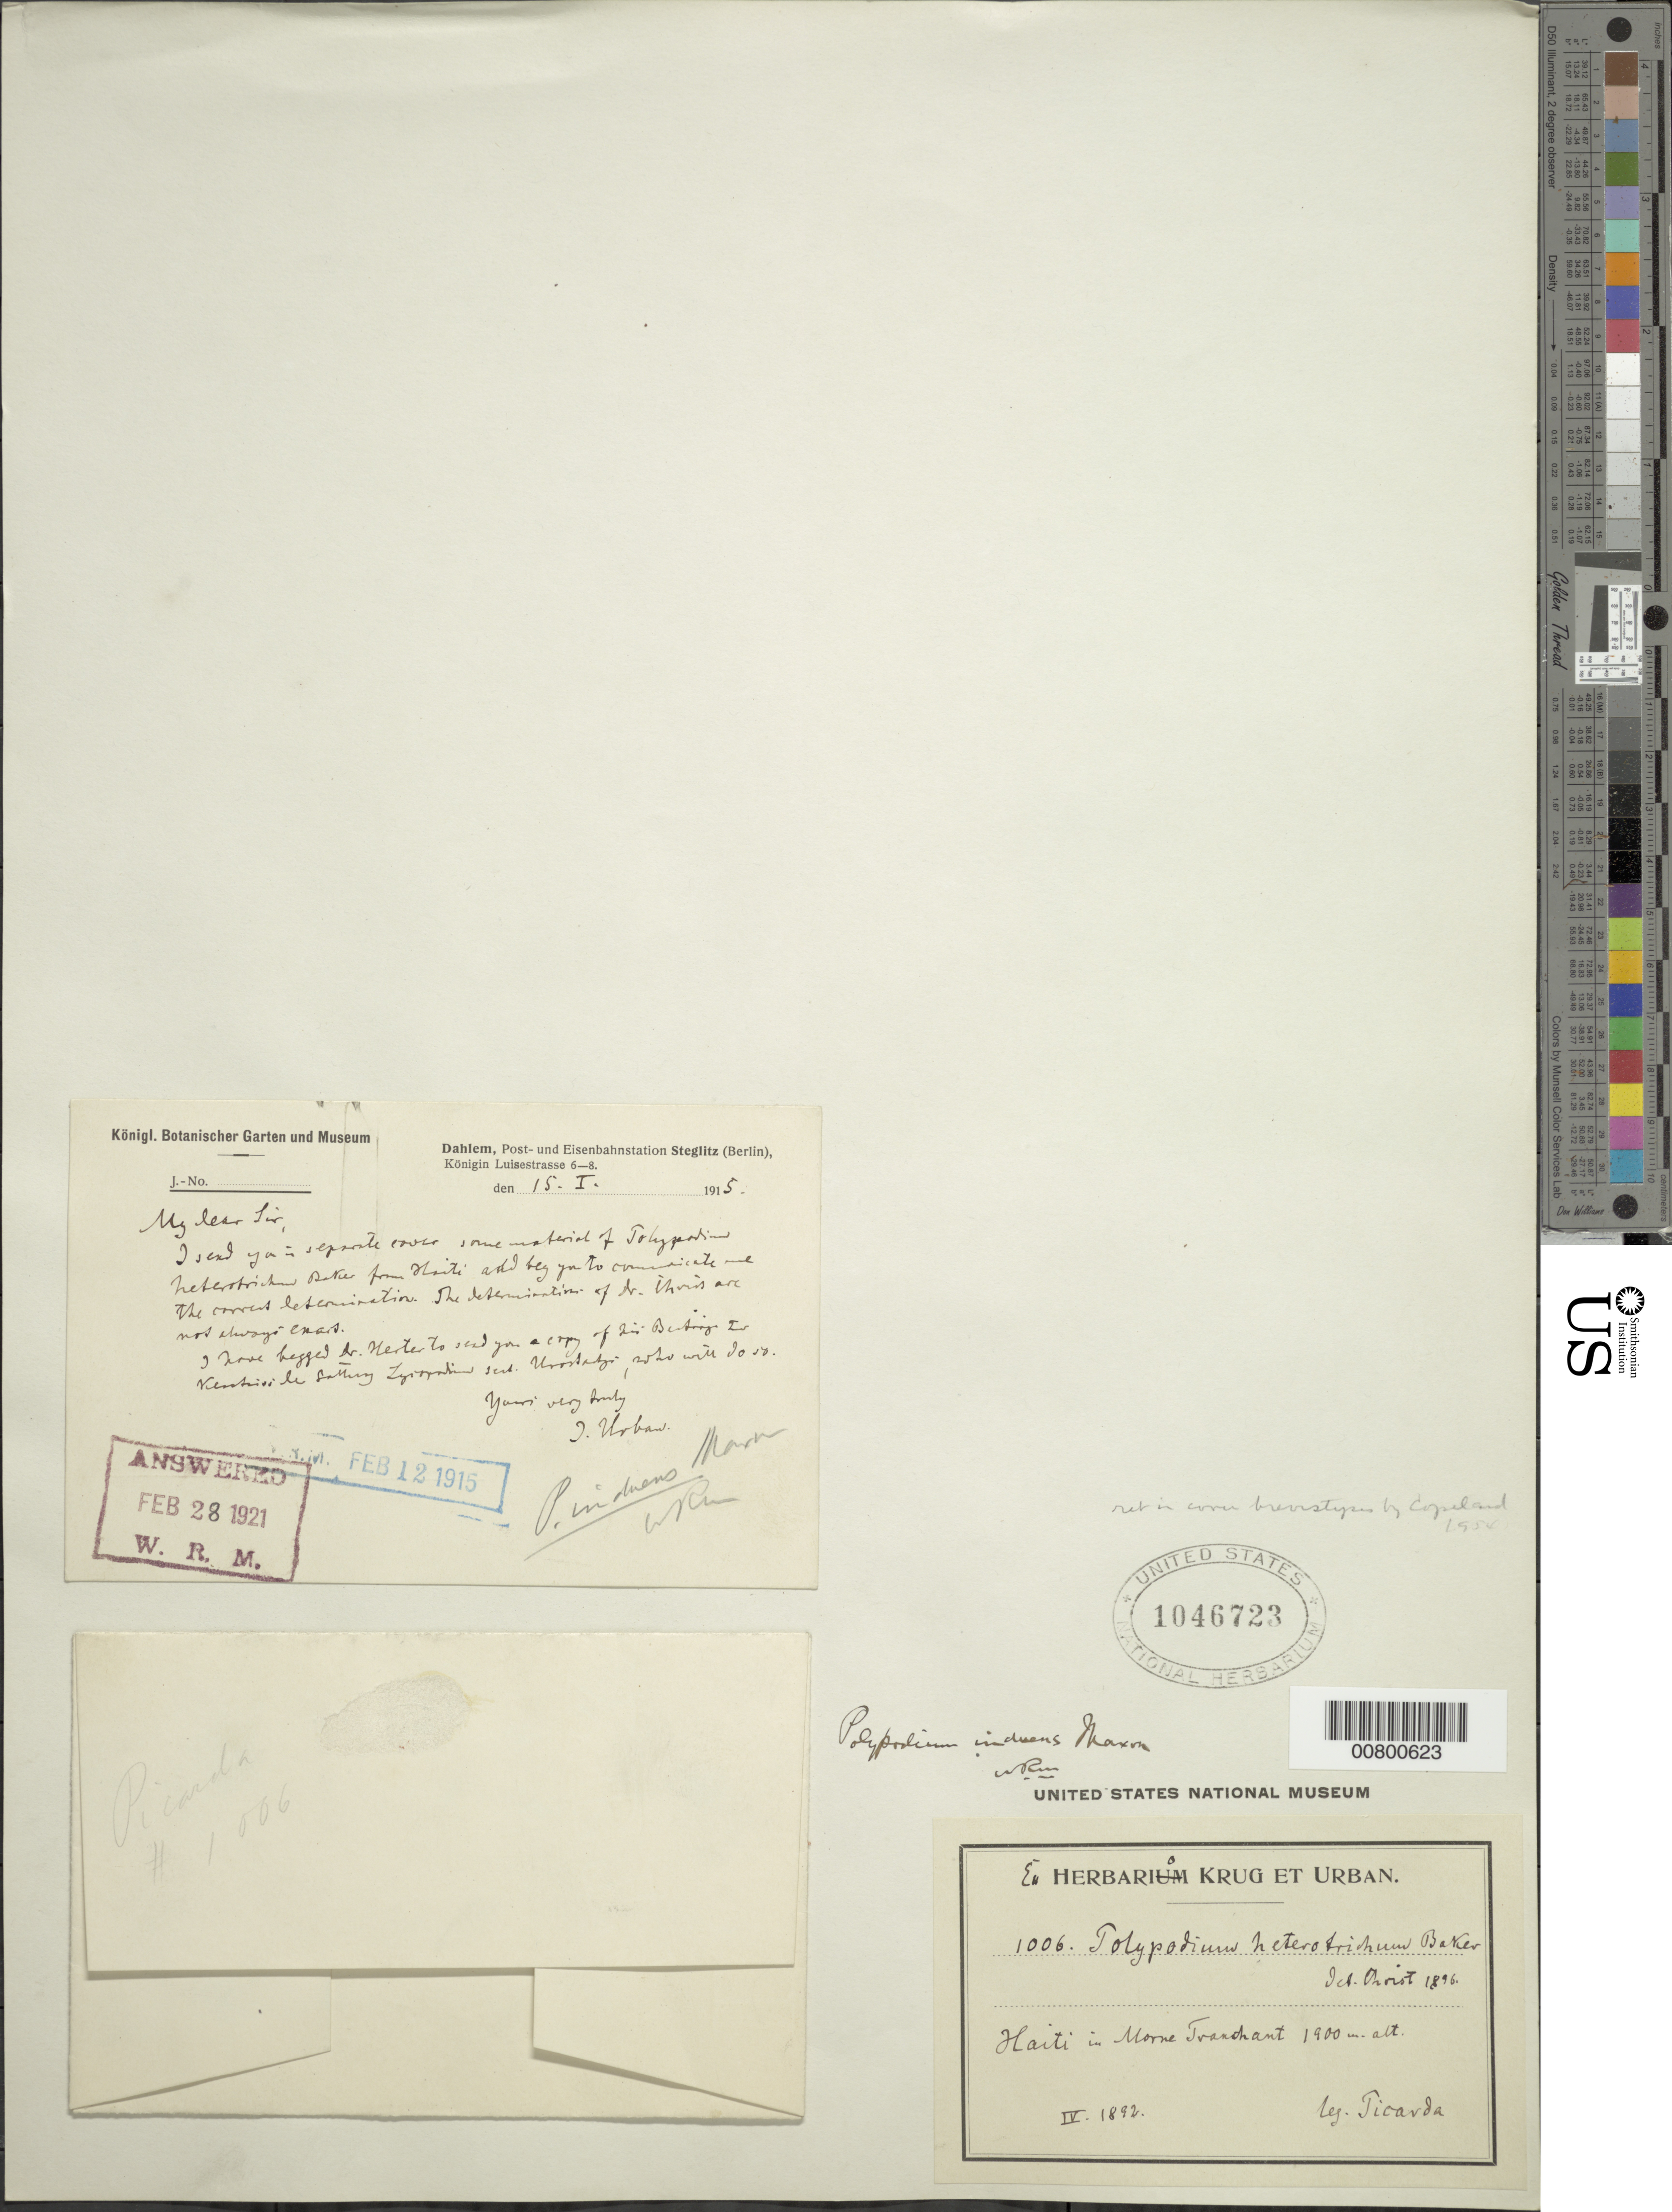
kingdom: Plantae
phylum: Tracheophyta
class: Polypodiopsida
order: Polypodiales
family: Polypodiaceae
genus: Lellingeria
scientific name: Lellingeria brevistipes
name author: (Mett. ex Kuhn) A.R. Sm. & R.C. Moran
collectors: -. Picarda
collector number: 1006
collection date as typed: Apr 1892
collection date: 1892-04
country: Haiti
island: Hispaniola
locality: Morne Tranchant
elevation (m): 1900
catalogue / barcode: US 1046723